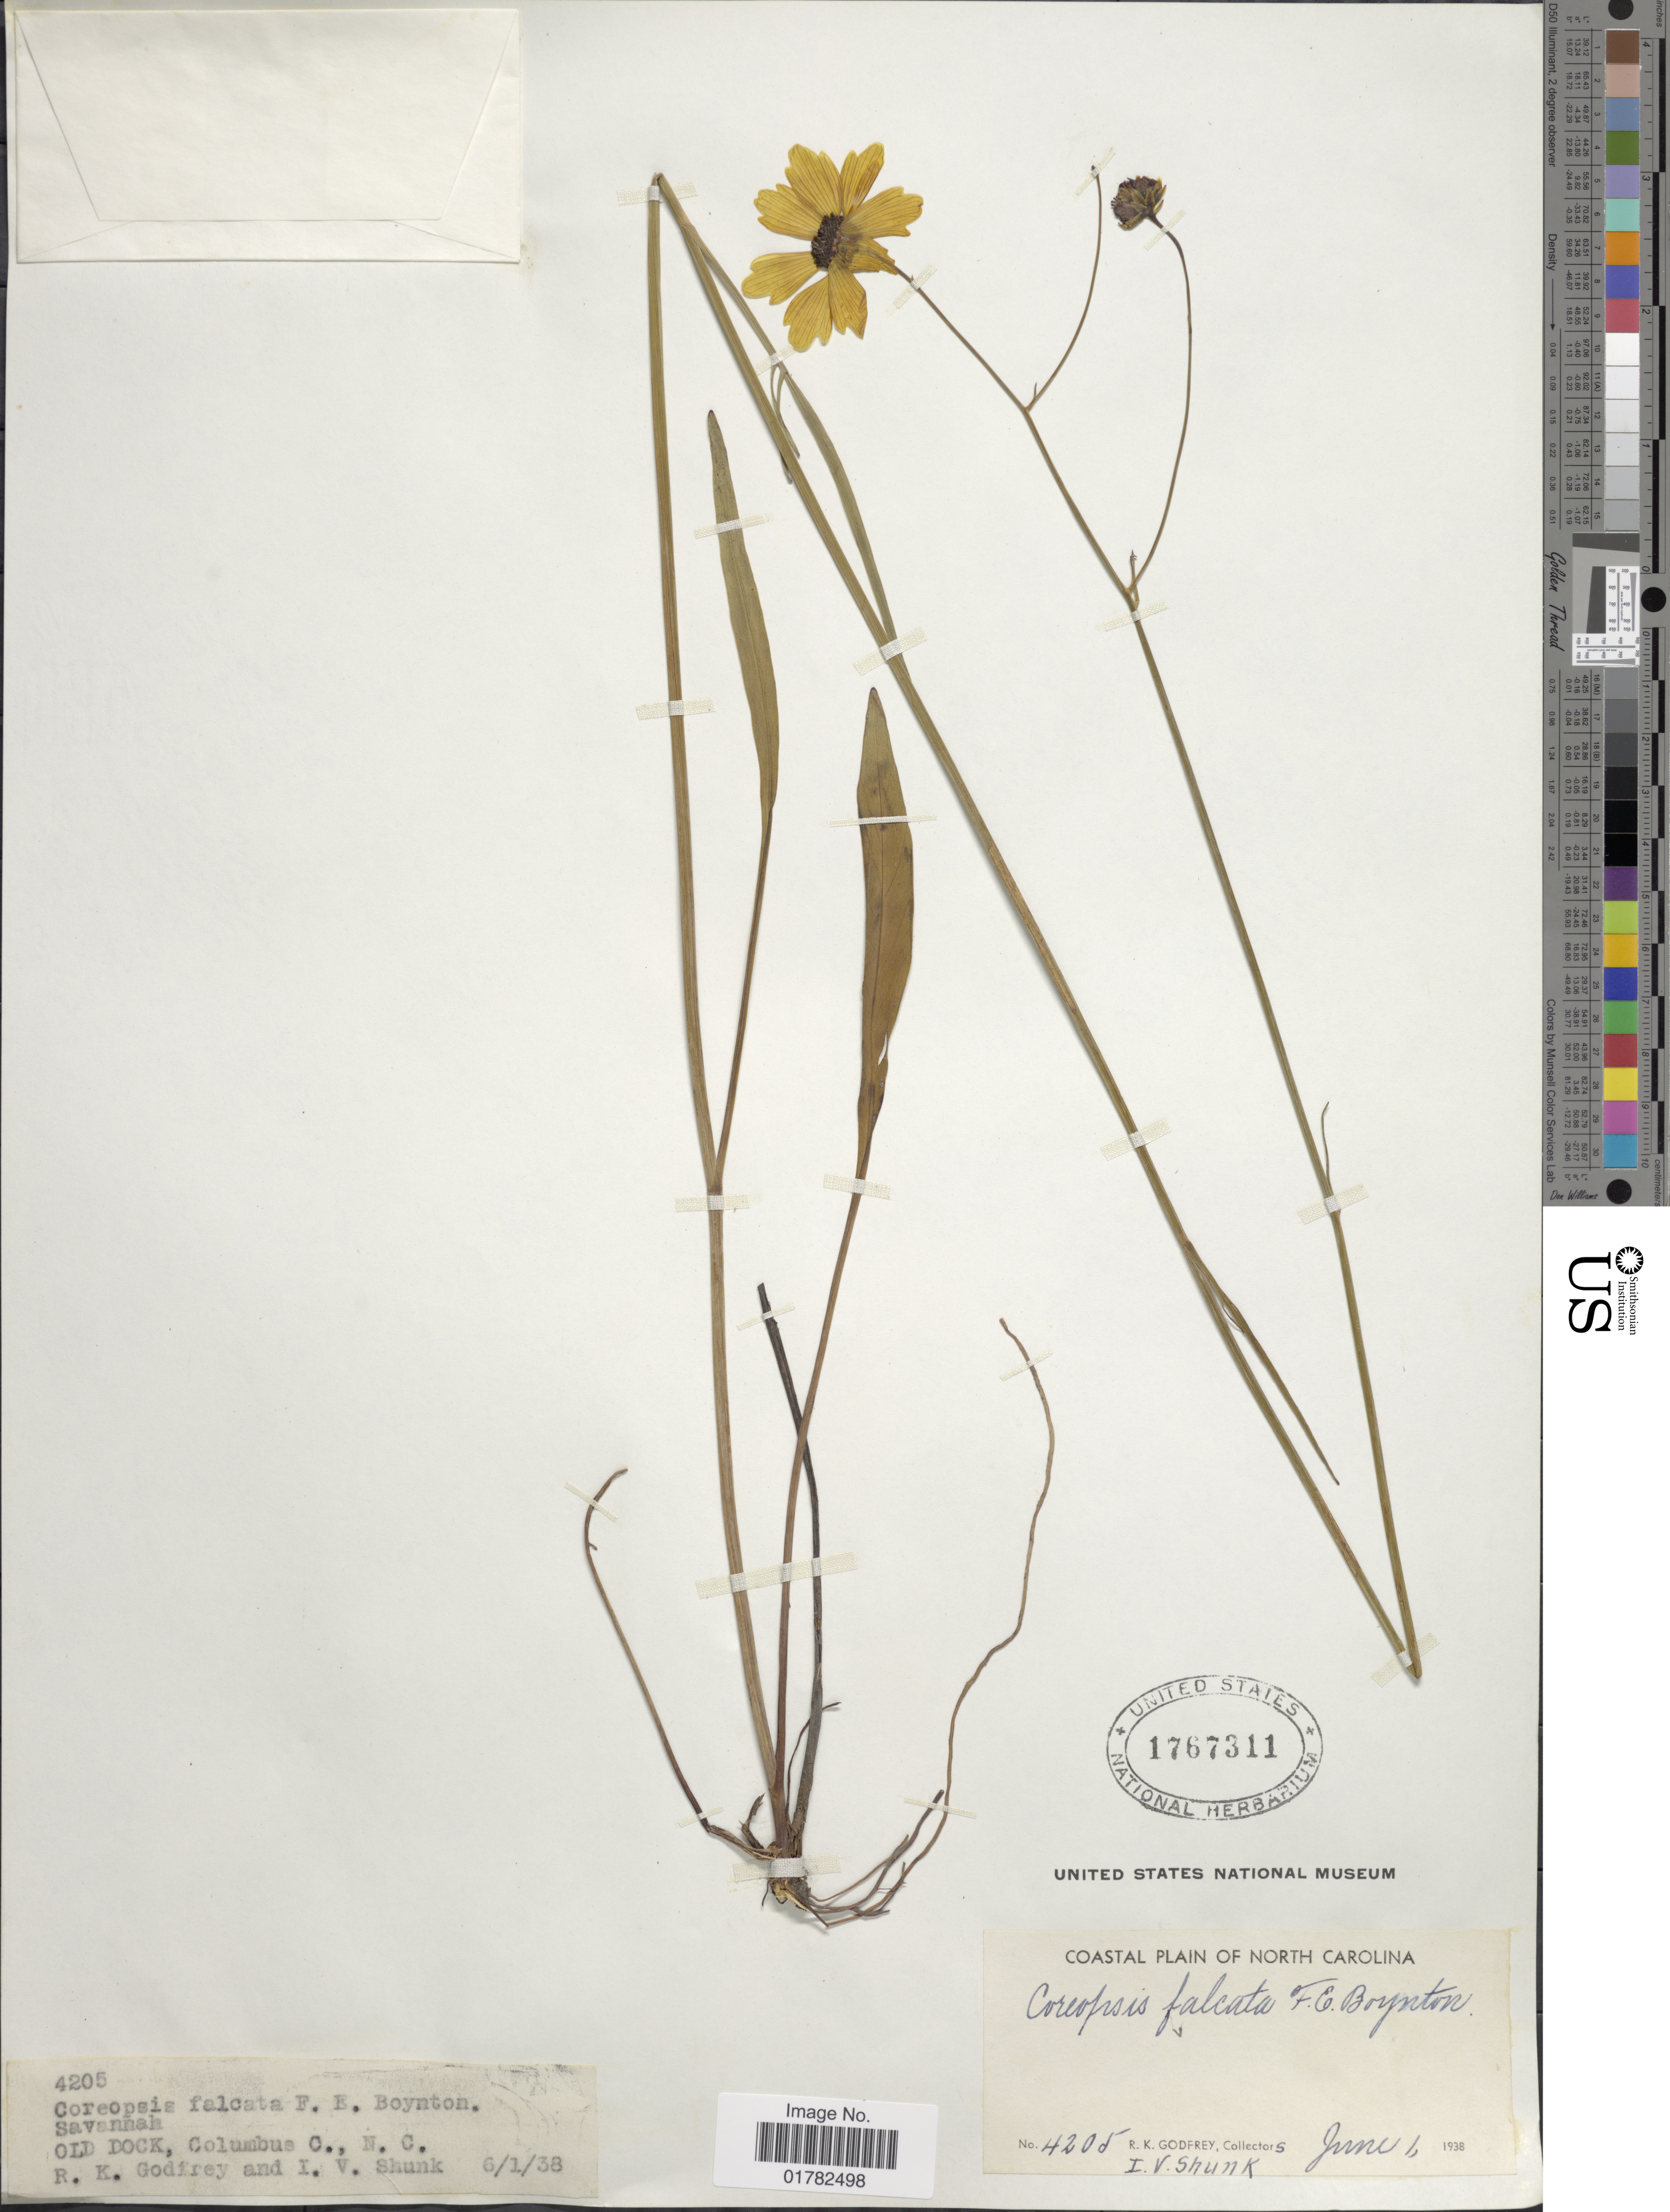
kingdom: Plantae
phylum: Tracheophyta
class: Magnoliopsida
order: Asterales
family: Asteraceae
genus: Coreopsis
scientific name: Coreopsis falcata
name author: F.E. Boynton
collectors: R. K. Godfrey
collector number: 4205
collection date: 1938-06-01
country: United States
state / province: North Carolina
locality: Coastal Plain of North Carolina, Savannah, OLD DOCK, Columbus C.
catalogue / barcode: US 1767311